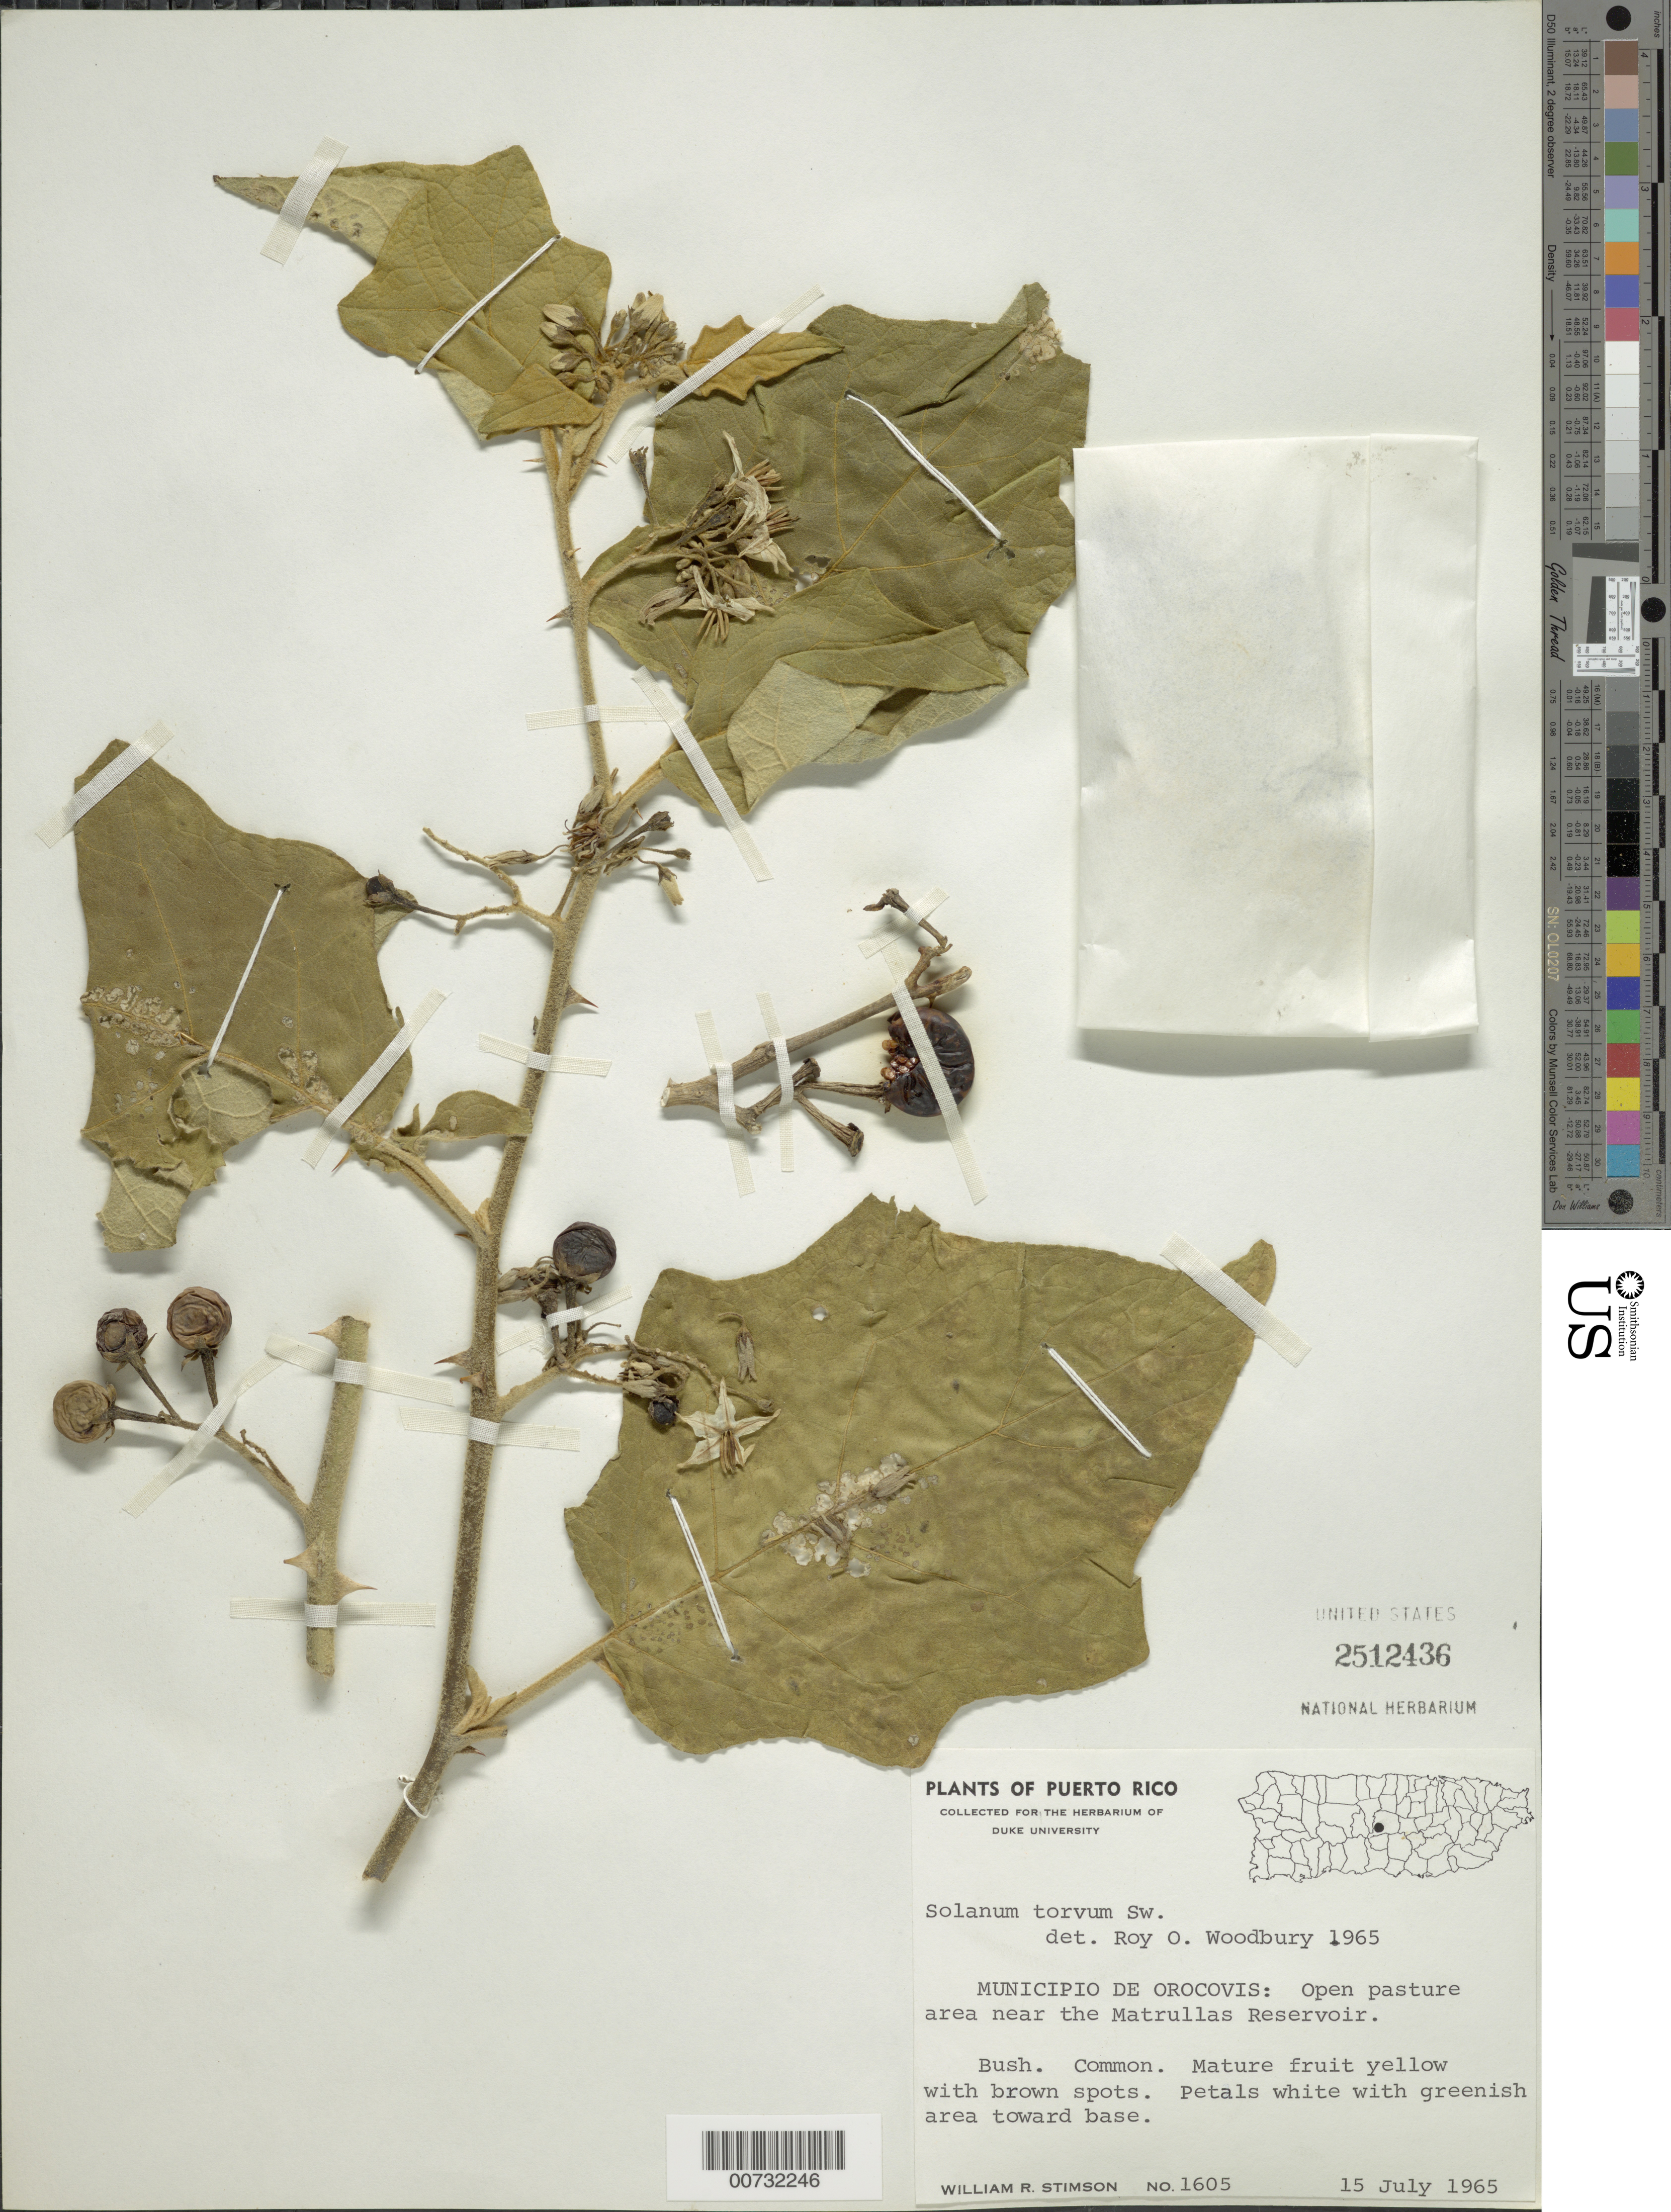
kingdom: Plantae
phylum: Tracheophyta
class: Magnoliopsida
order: Solanales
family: Solanaceae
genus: Solanum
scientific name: Solanum torvum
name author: Sw.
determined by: Woodbury, R. O.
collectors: W. R. Stimson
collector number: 1605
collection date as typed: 15 Jul 1965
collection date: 1965-07-15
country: Puerto Rico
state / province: Orocovis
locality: Mun. Orocovis: Open pasturess area near the Matrullas Reservoir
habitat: Open pasture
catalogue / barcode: US 2512436